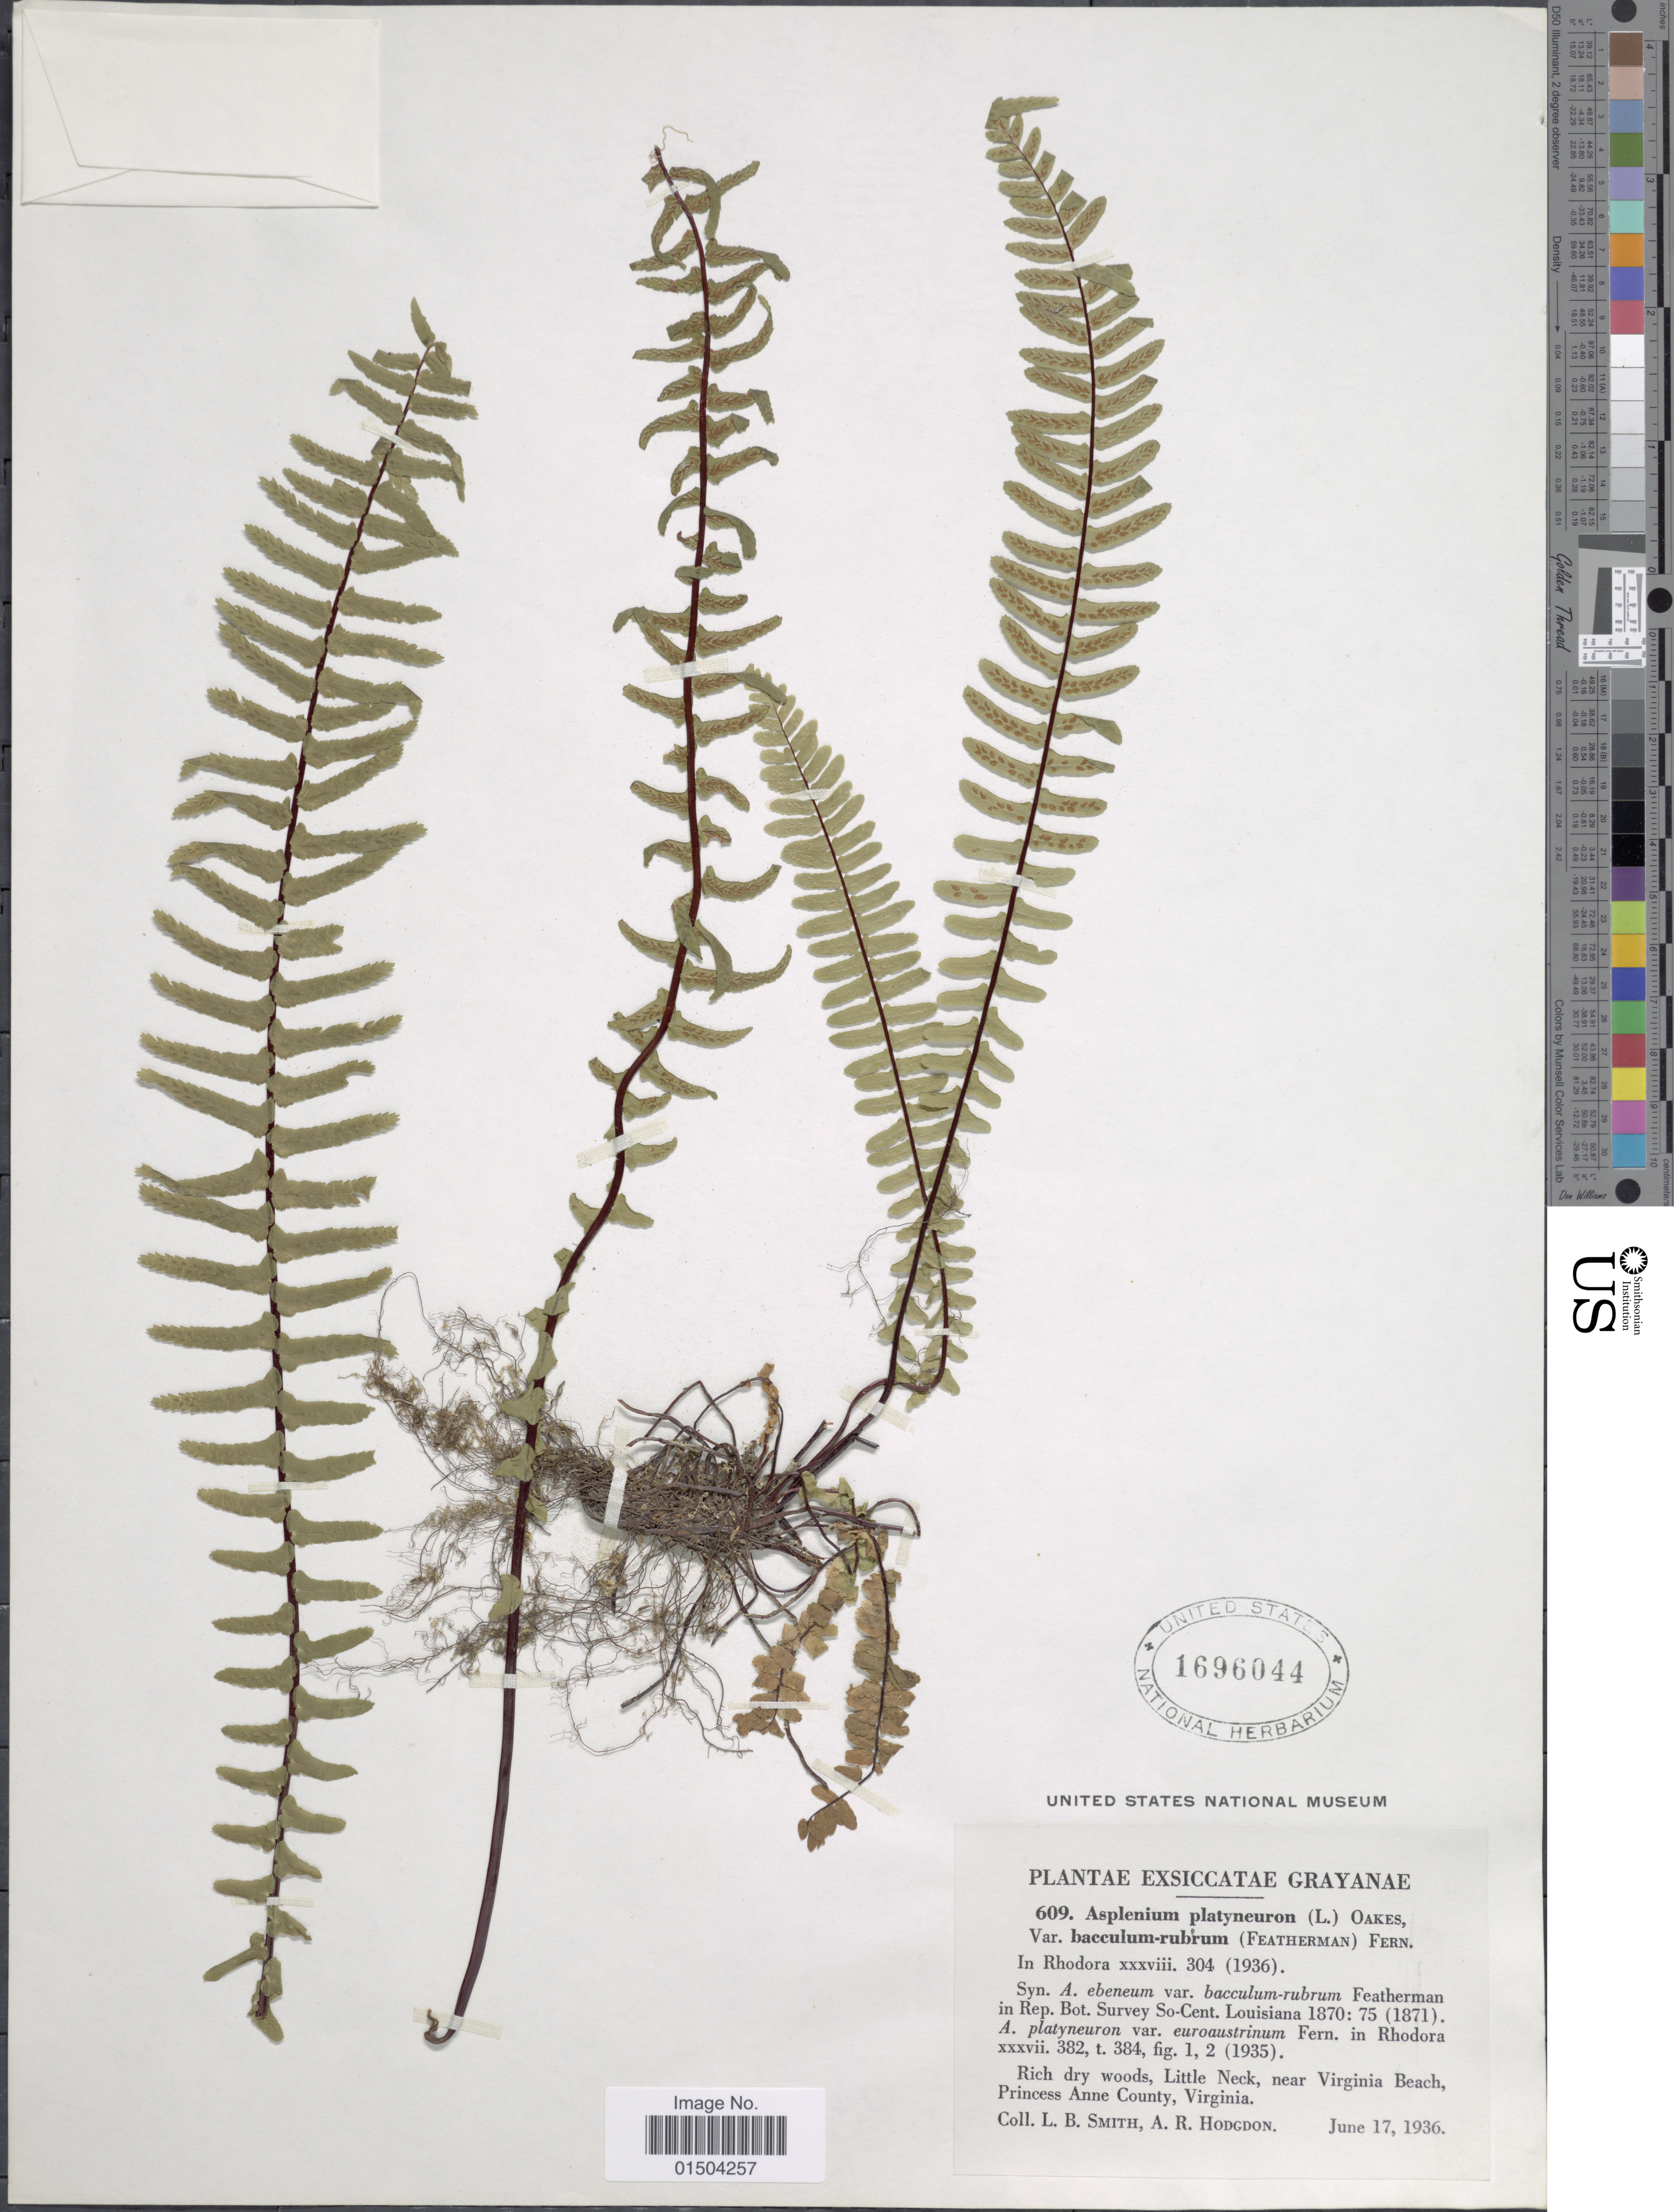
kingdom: Plantae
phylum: Tracheophyta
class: Polypodiopsida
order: Polypodiales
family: Aspleniaceae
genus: Asplenium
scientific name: Asplenium platyneuron var. bacculum-rubrum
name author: (Featherm.) Fernald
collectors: L. Smith & A. R. Hodgdon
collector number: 609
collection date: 1936-06-17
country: United States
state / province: Virginia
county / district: City of Virginia Beach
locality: Rich dry woods, Little Neck, near Virginia Beach, Princess Anne County.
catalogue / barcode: US 1696044